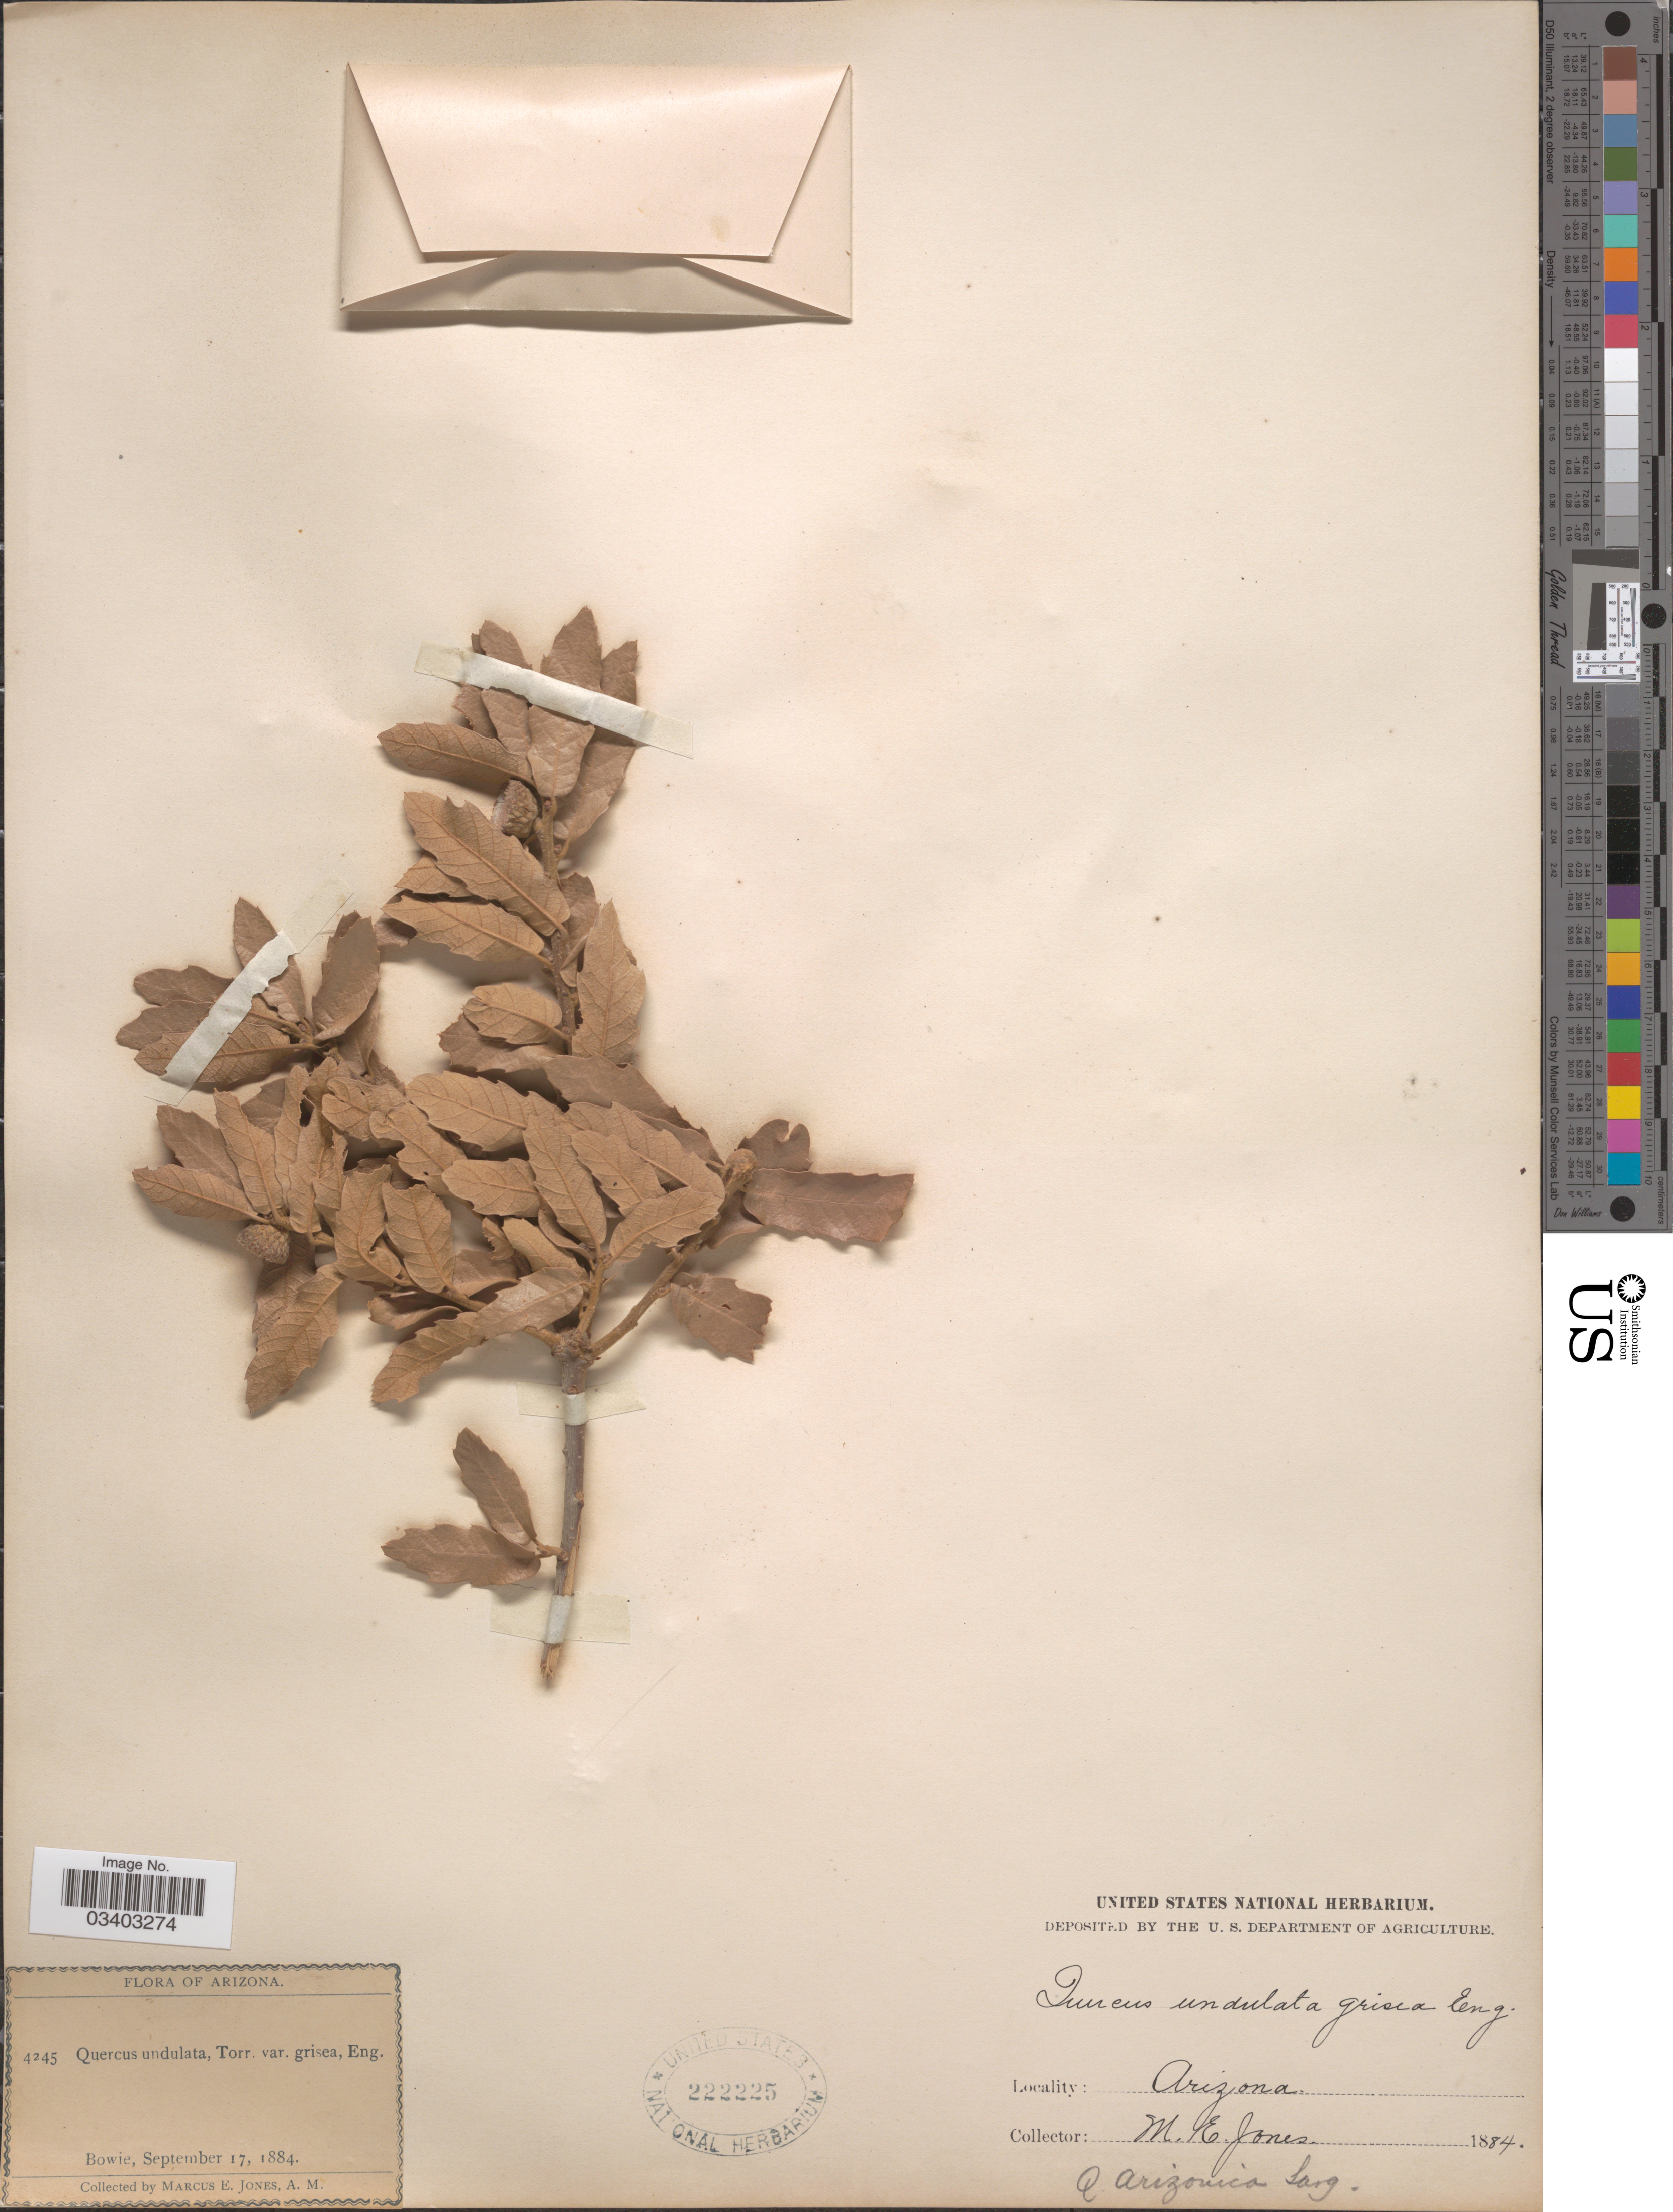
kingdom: Plantae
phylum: Tracheophyta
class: Magnoliopsida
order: Fagales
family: Fagaceae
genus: Quercus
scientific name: Quercus arizonica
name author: Sarg.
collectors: M. E. Jones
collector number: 4245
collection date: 1884-09-17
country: United States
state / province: Arizona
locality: Bowie.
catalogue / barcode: US 222225